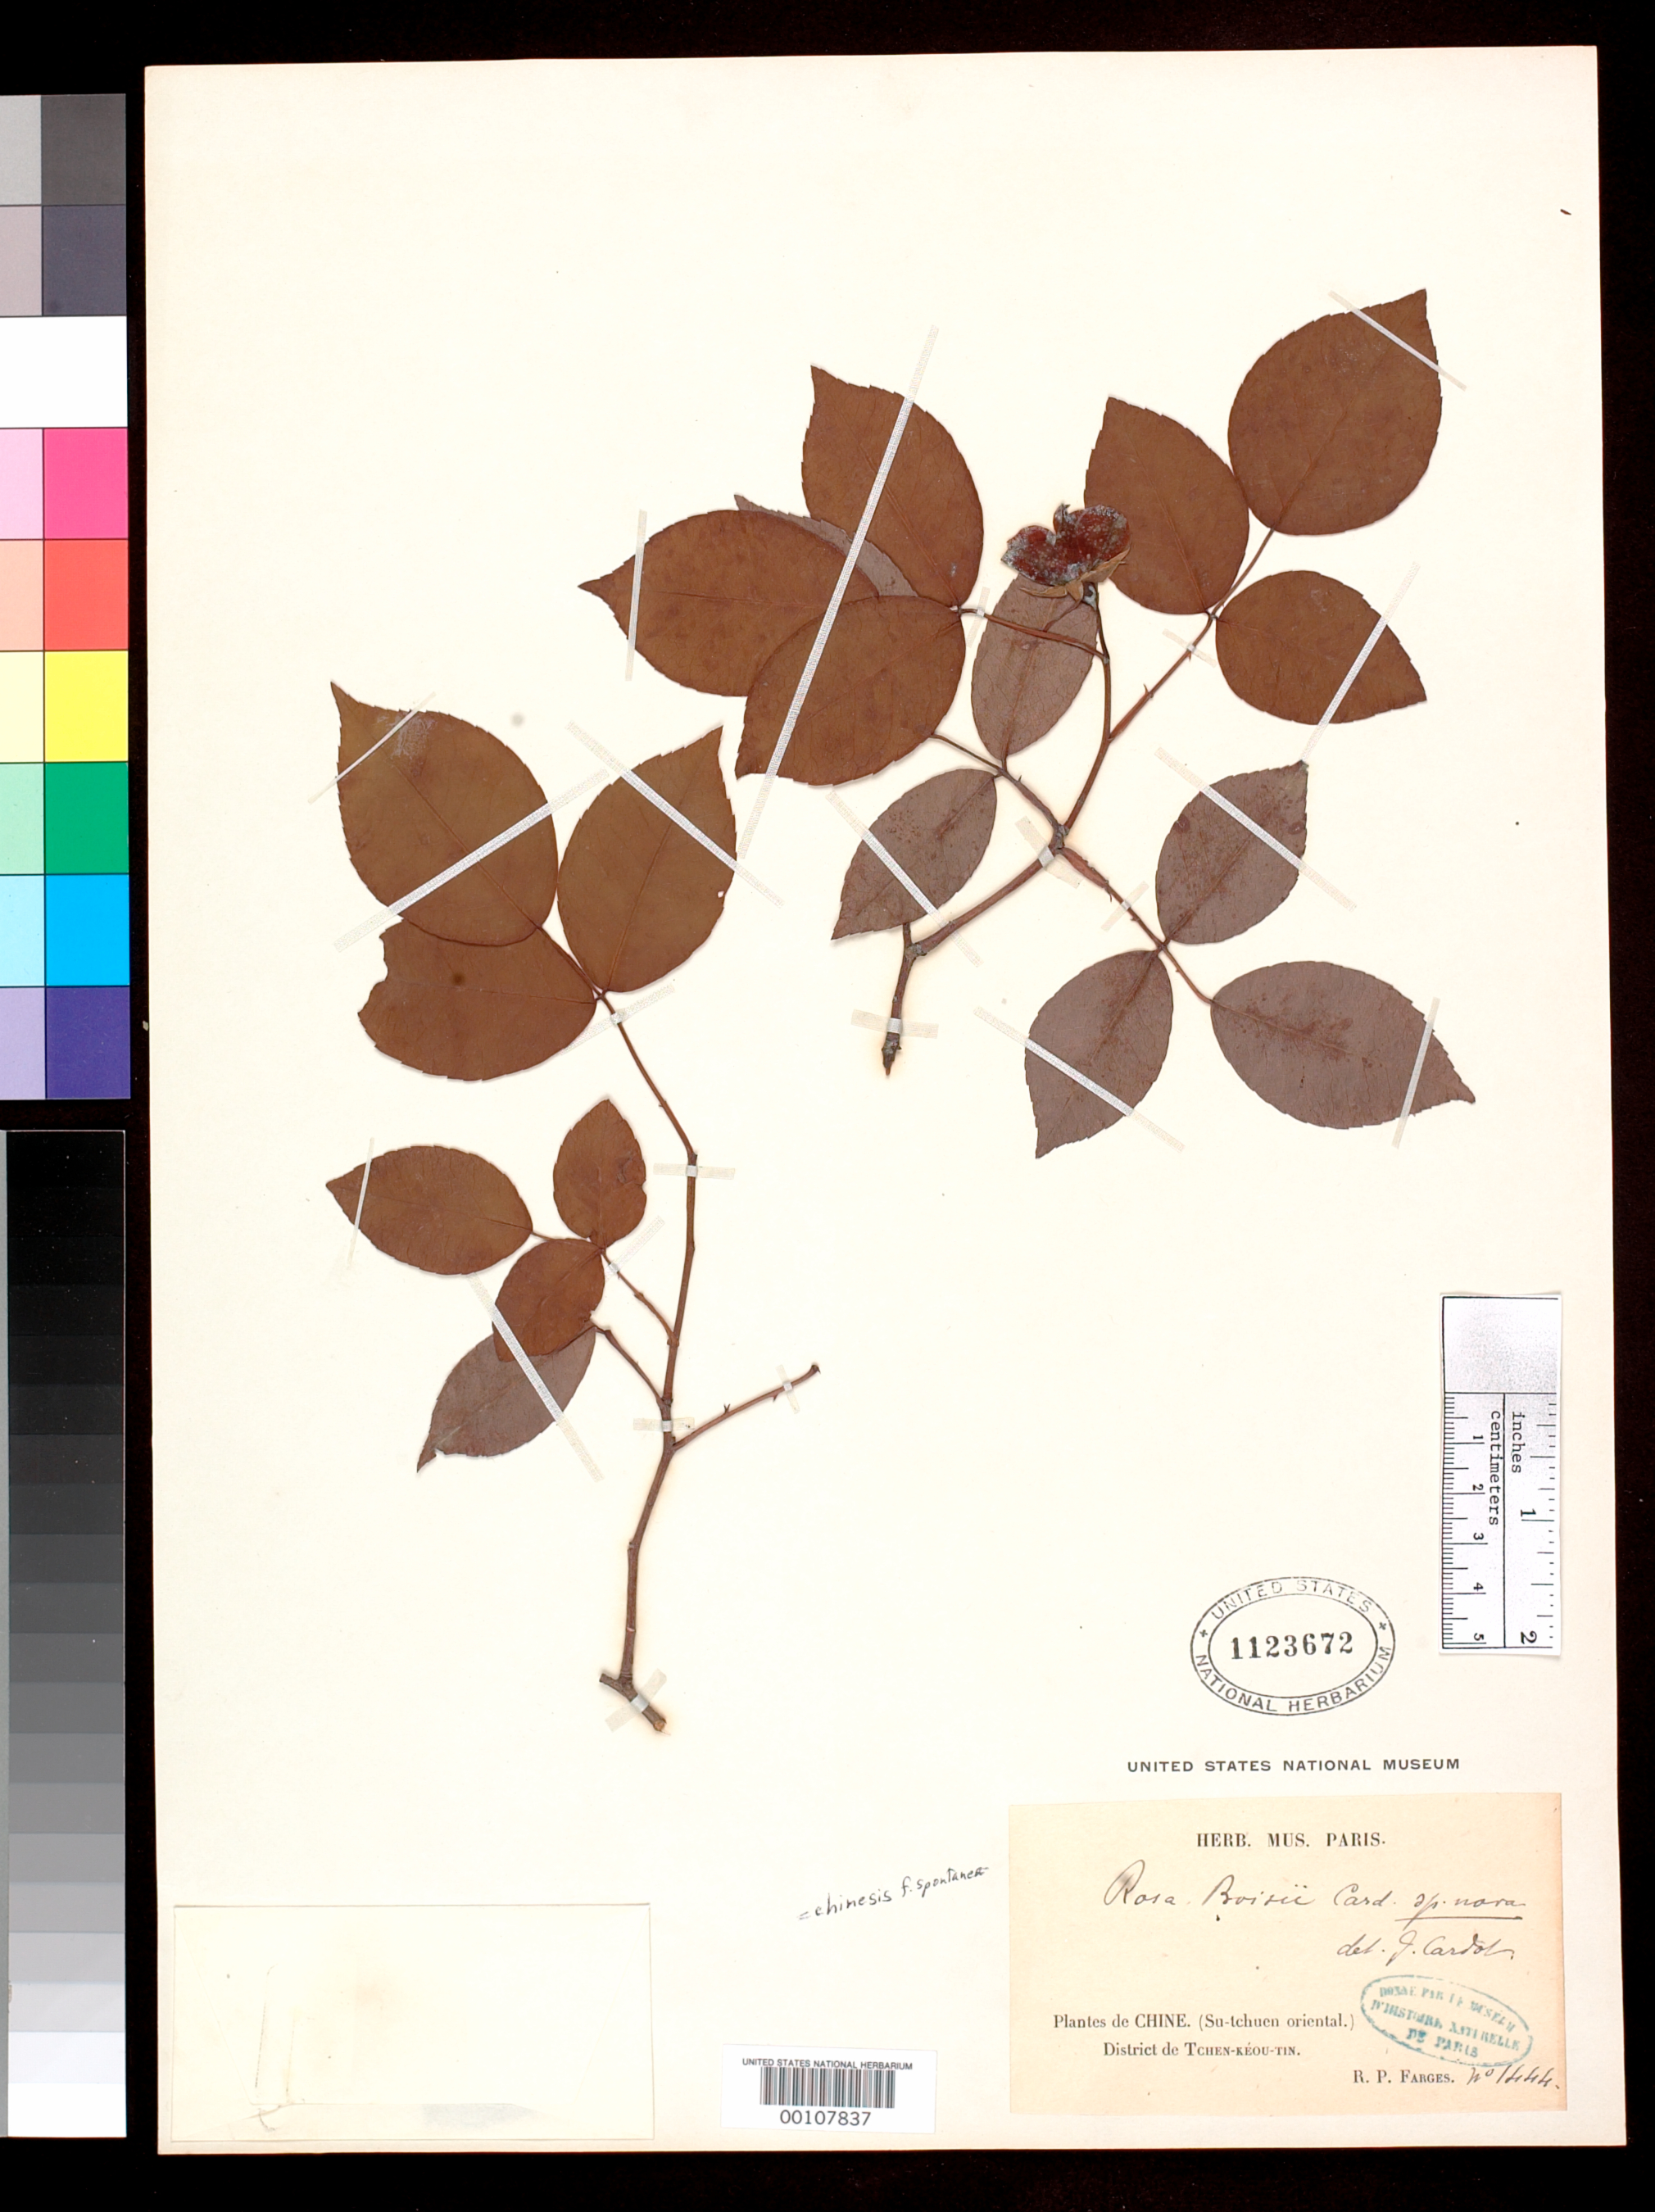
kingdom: Plantae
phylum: Tracheophyta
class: Magnoliopsida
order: Rosales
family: Rosaceae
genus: Rosa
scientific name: Rosa boisii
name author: Cardot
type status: Type Fragment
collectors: P. G. Farges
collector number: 1444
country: China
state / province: Sichuan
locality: Tchen-keou-tin.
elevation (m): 1000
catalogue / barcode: US 1123672